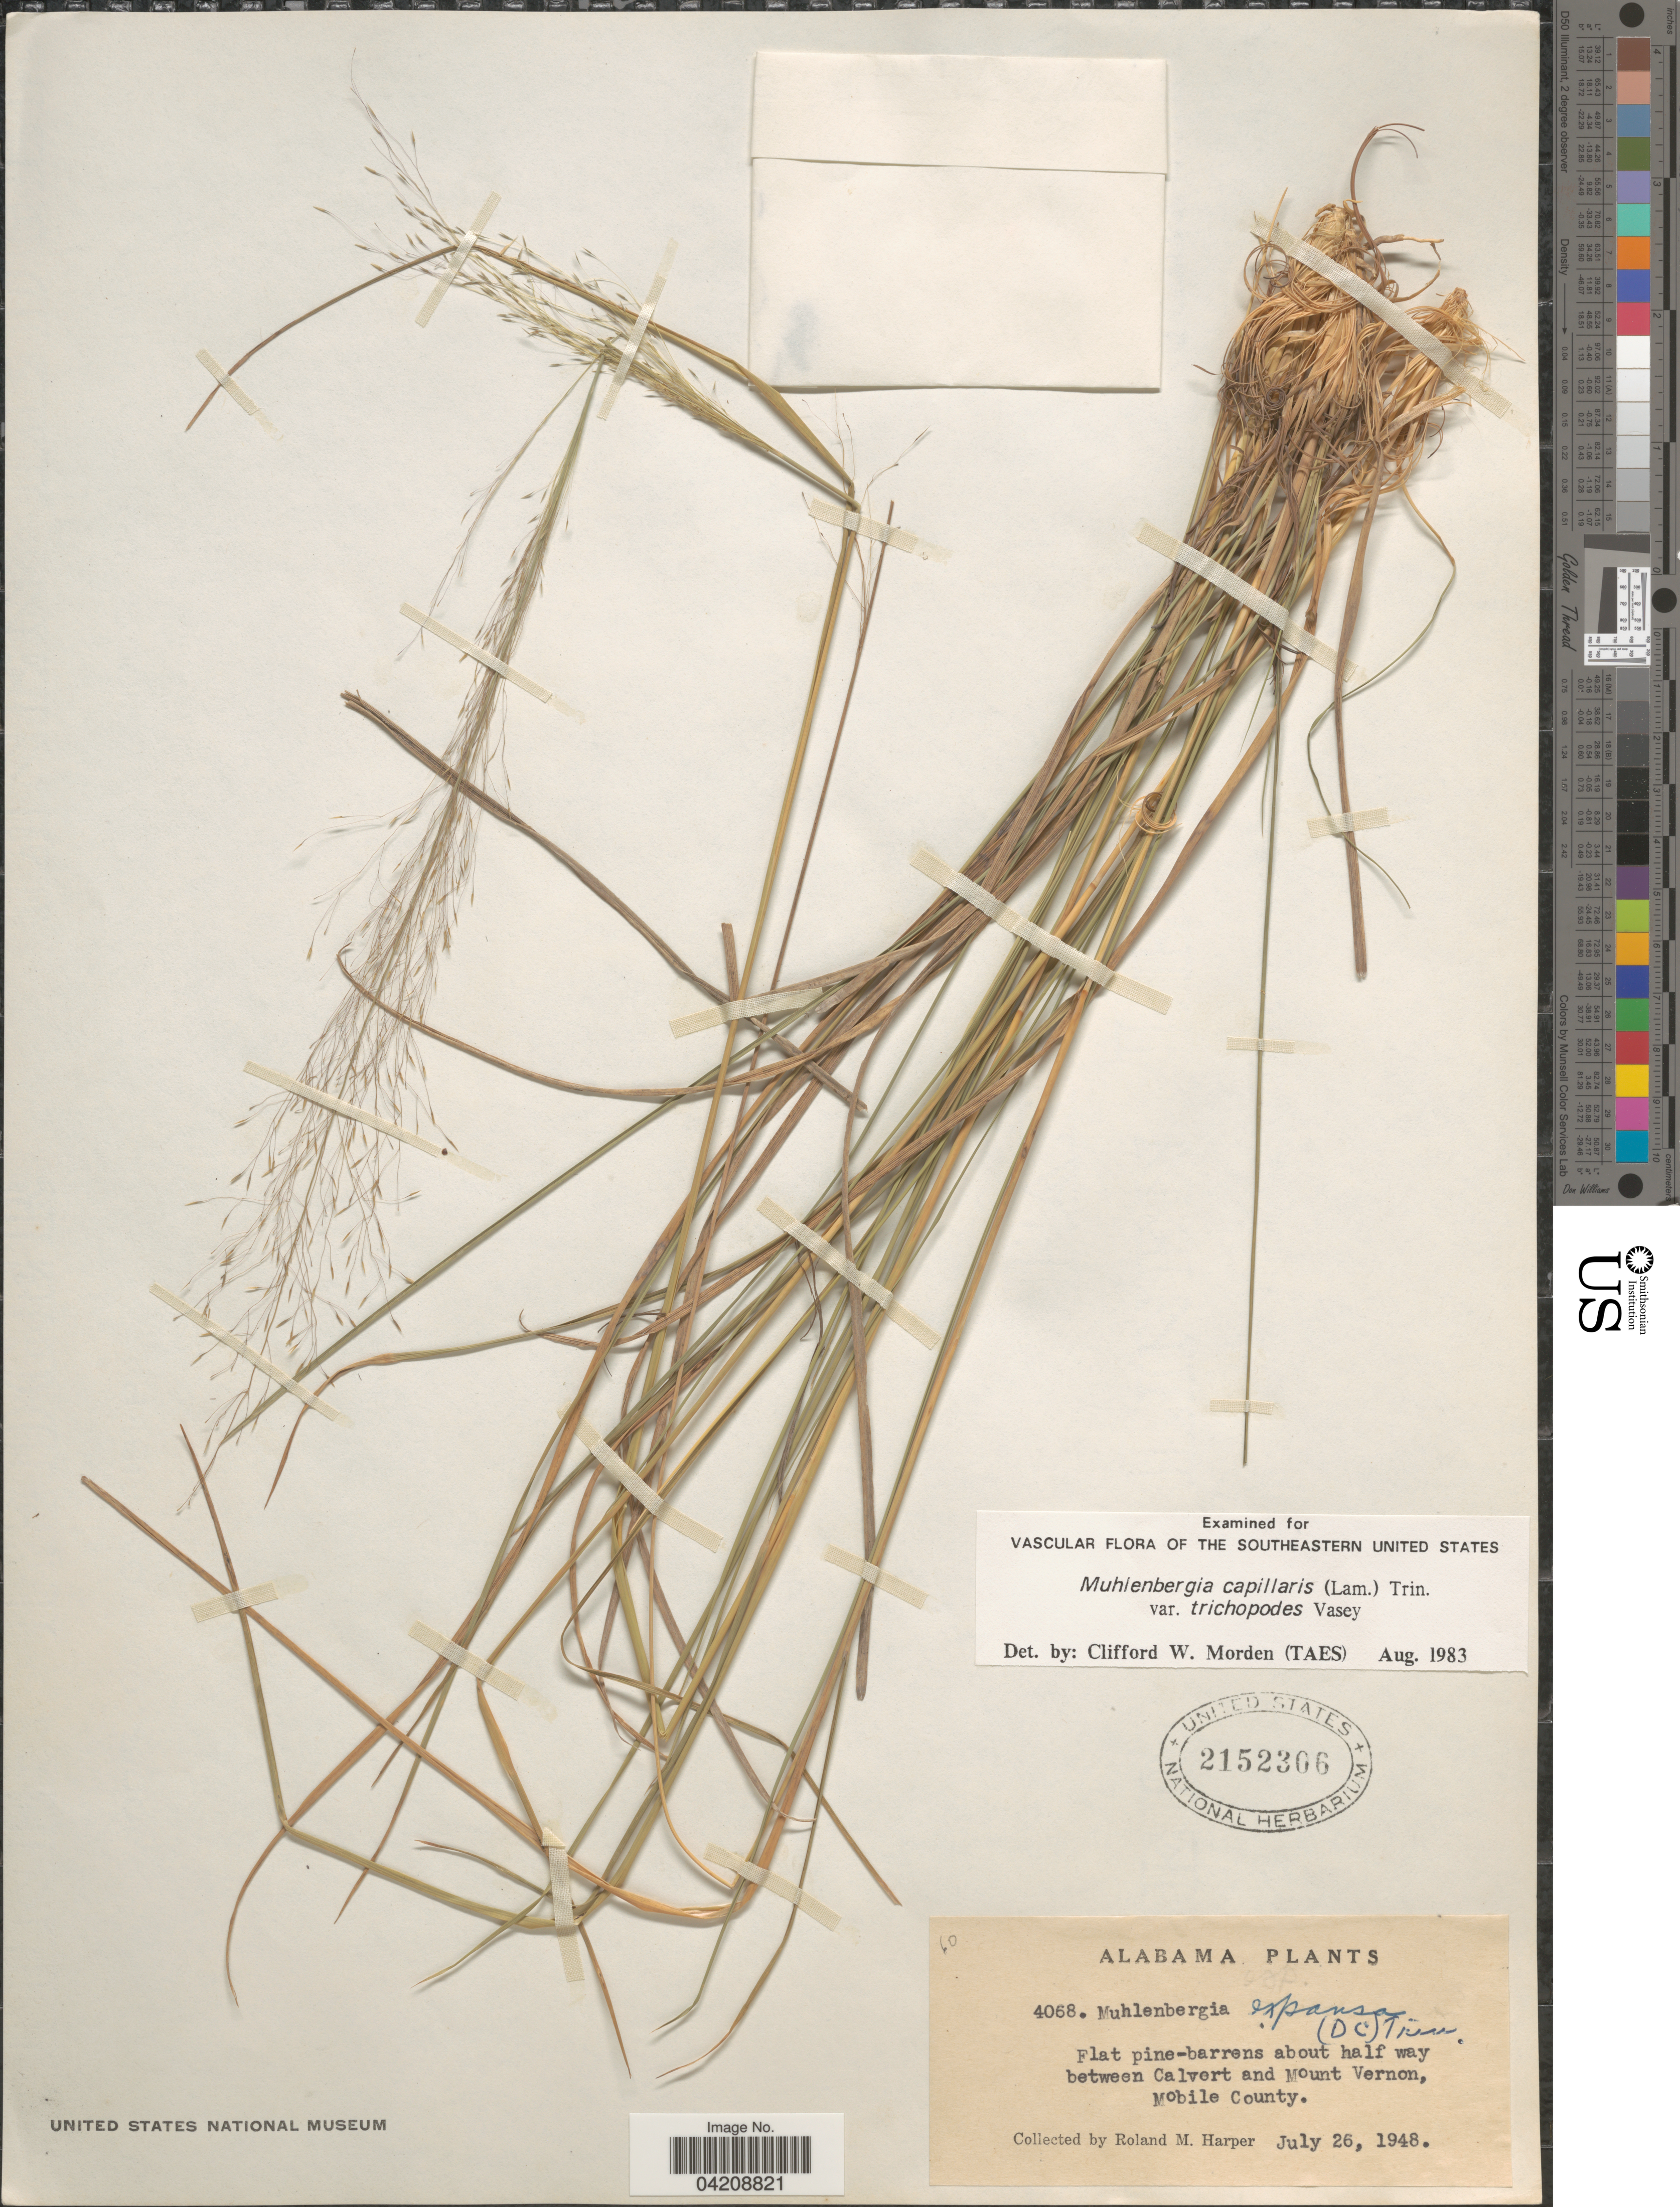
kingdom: Plantae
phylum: Tracheophyta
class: Liliopsida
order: Poales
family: Poaceae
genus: Muhlenbergia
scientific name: Muhlenbergia expansa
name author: Trin.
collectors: R. M. Harper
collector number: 4068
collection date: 1948-07-26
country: United States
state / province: Alabama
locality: Flat pine-barrens about half way between Calvert and Mount Vernon, Mobile County.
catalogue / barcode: US 2152306